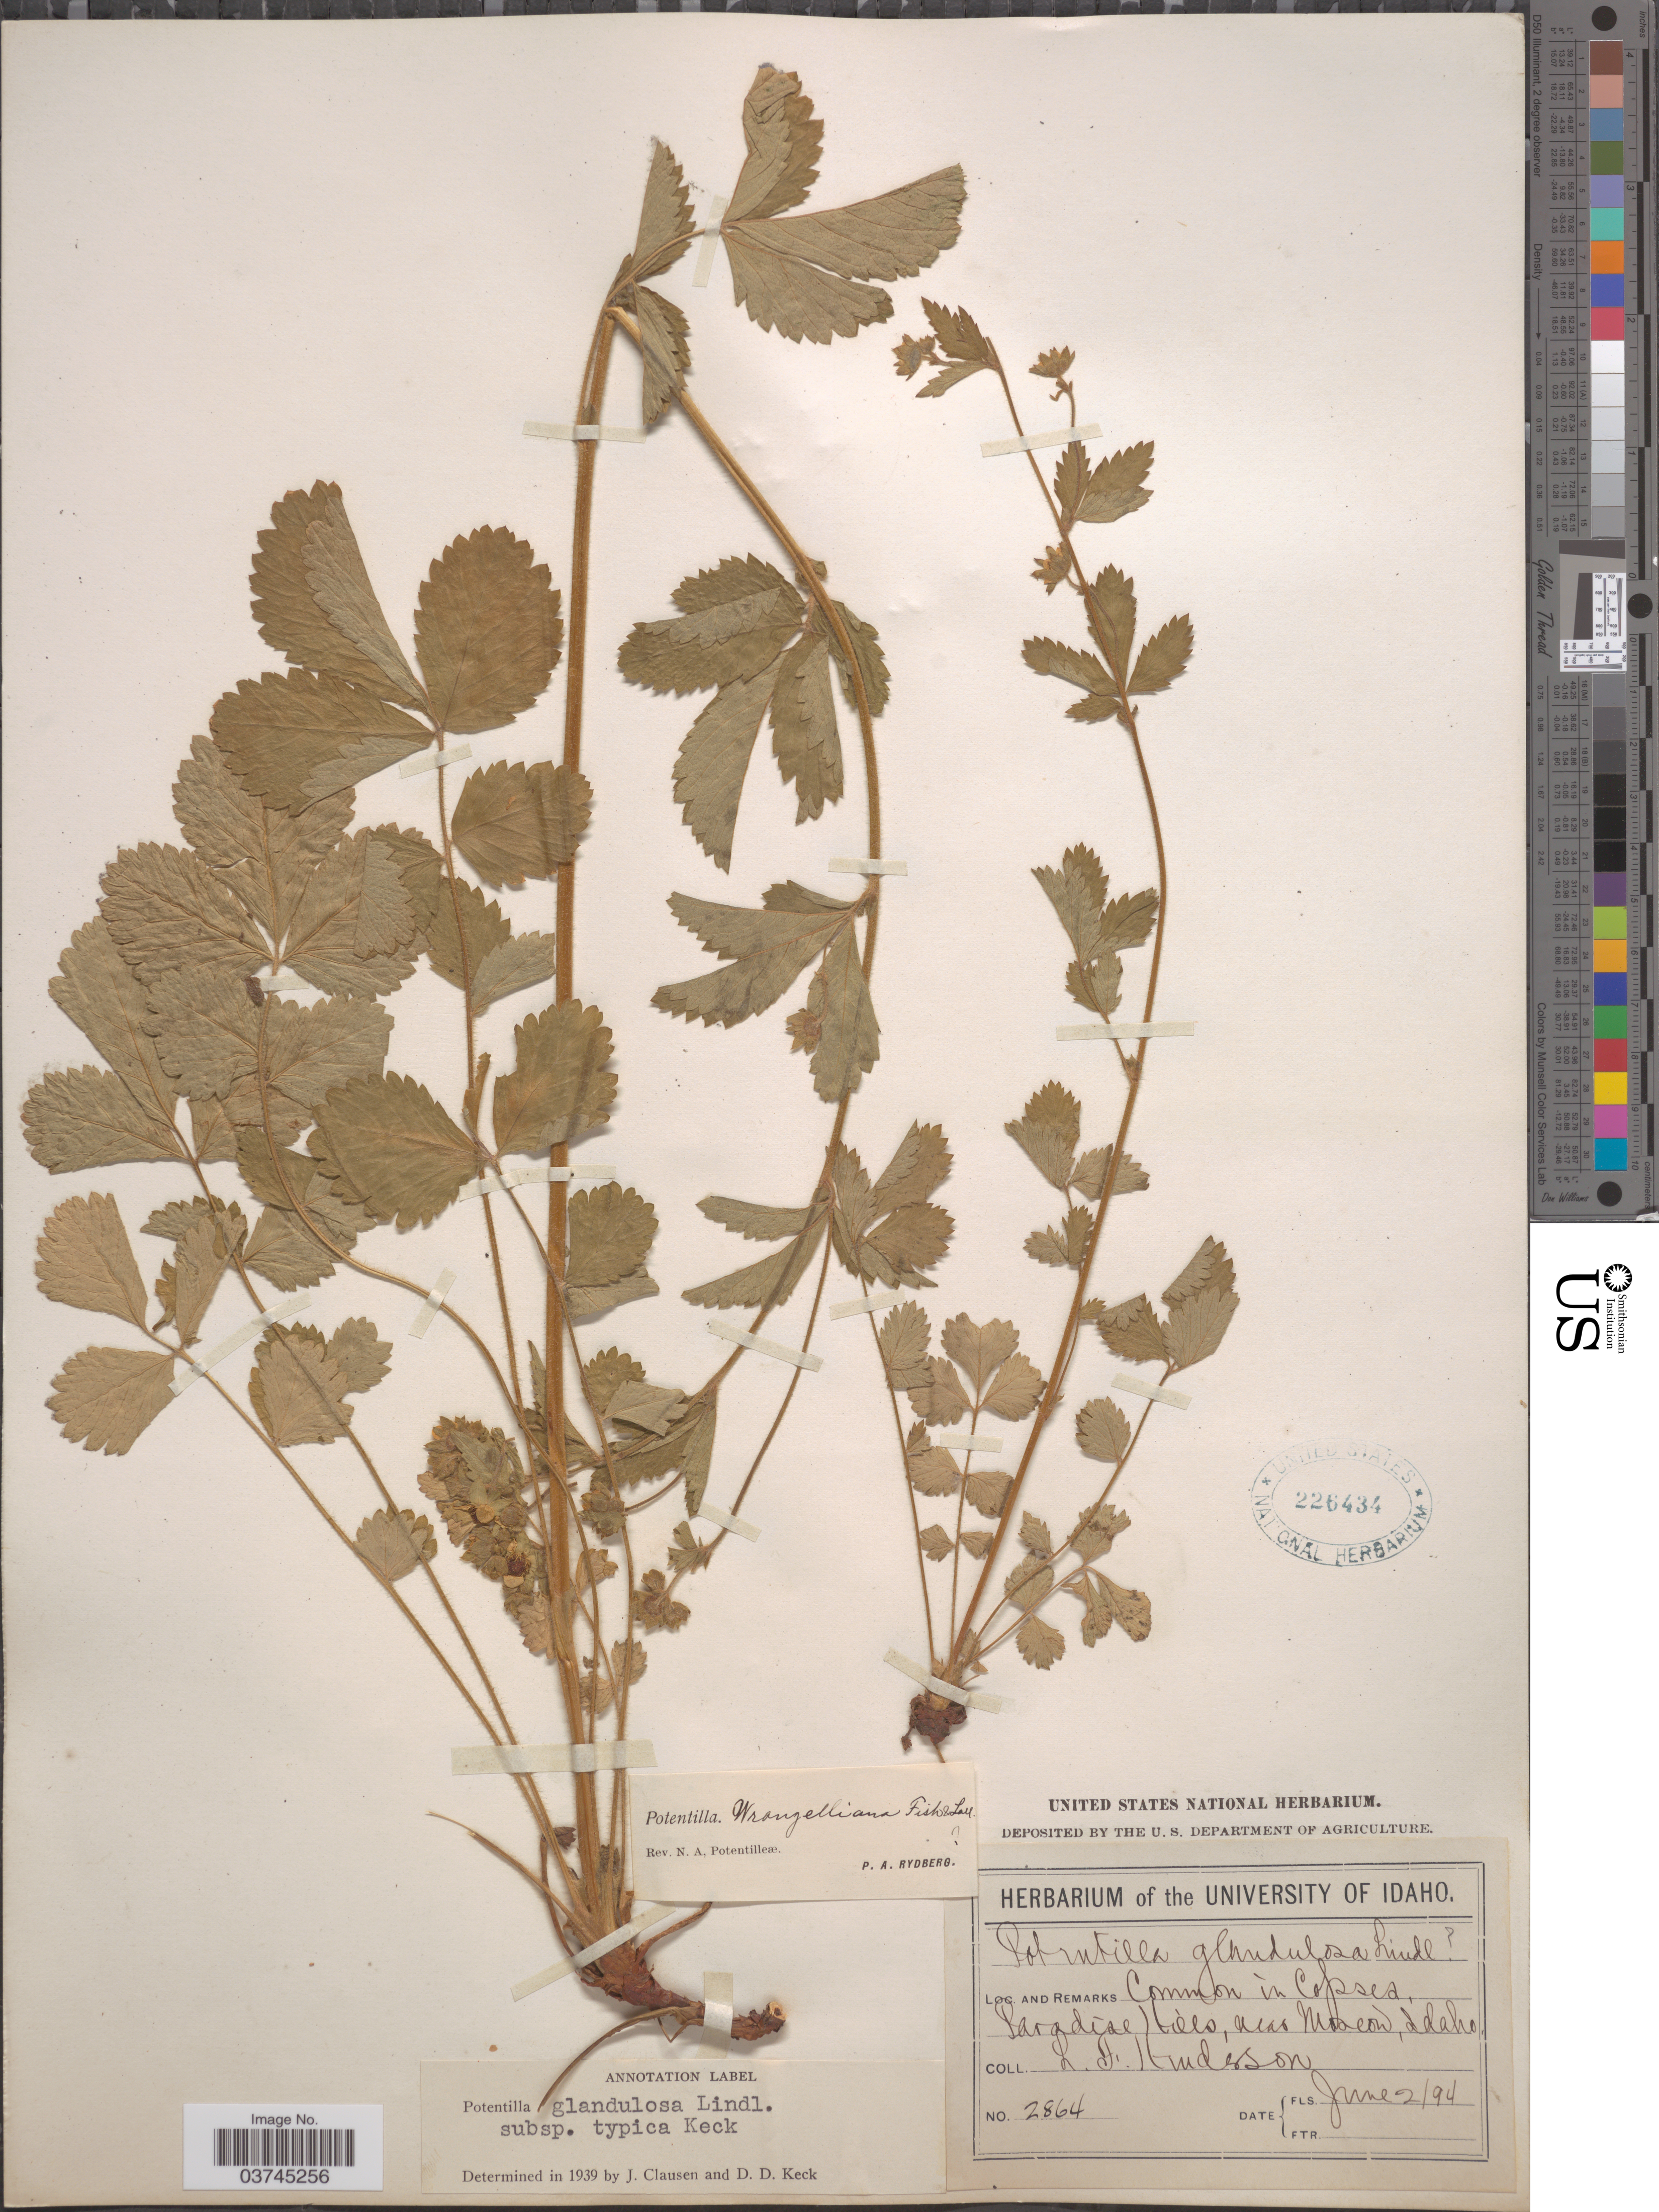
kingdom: Plantae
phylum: Tracheophyta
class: Magnoliopsida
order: Rosales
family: Rosaceae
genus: Drymocallis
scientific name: Drymocallis glandulosa var. wrangelliana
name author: (Greene) Ertter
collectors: L. Henderson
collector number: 2864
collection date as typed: Transcribed d/m/y: 2/6/94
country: United States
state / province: Idaho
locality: Common in Copses, Paradise Hills, near Macon.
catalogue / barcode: US 226434